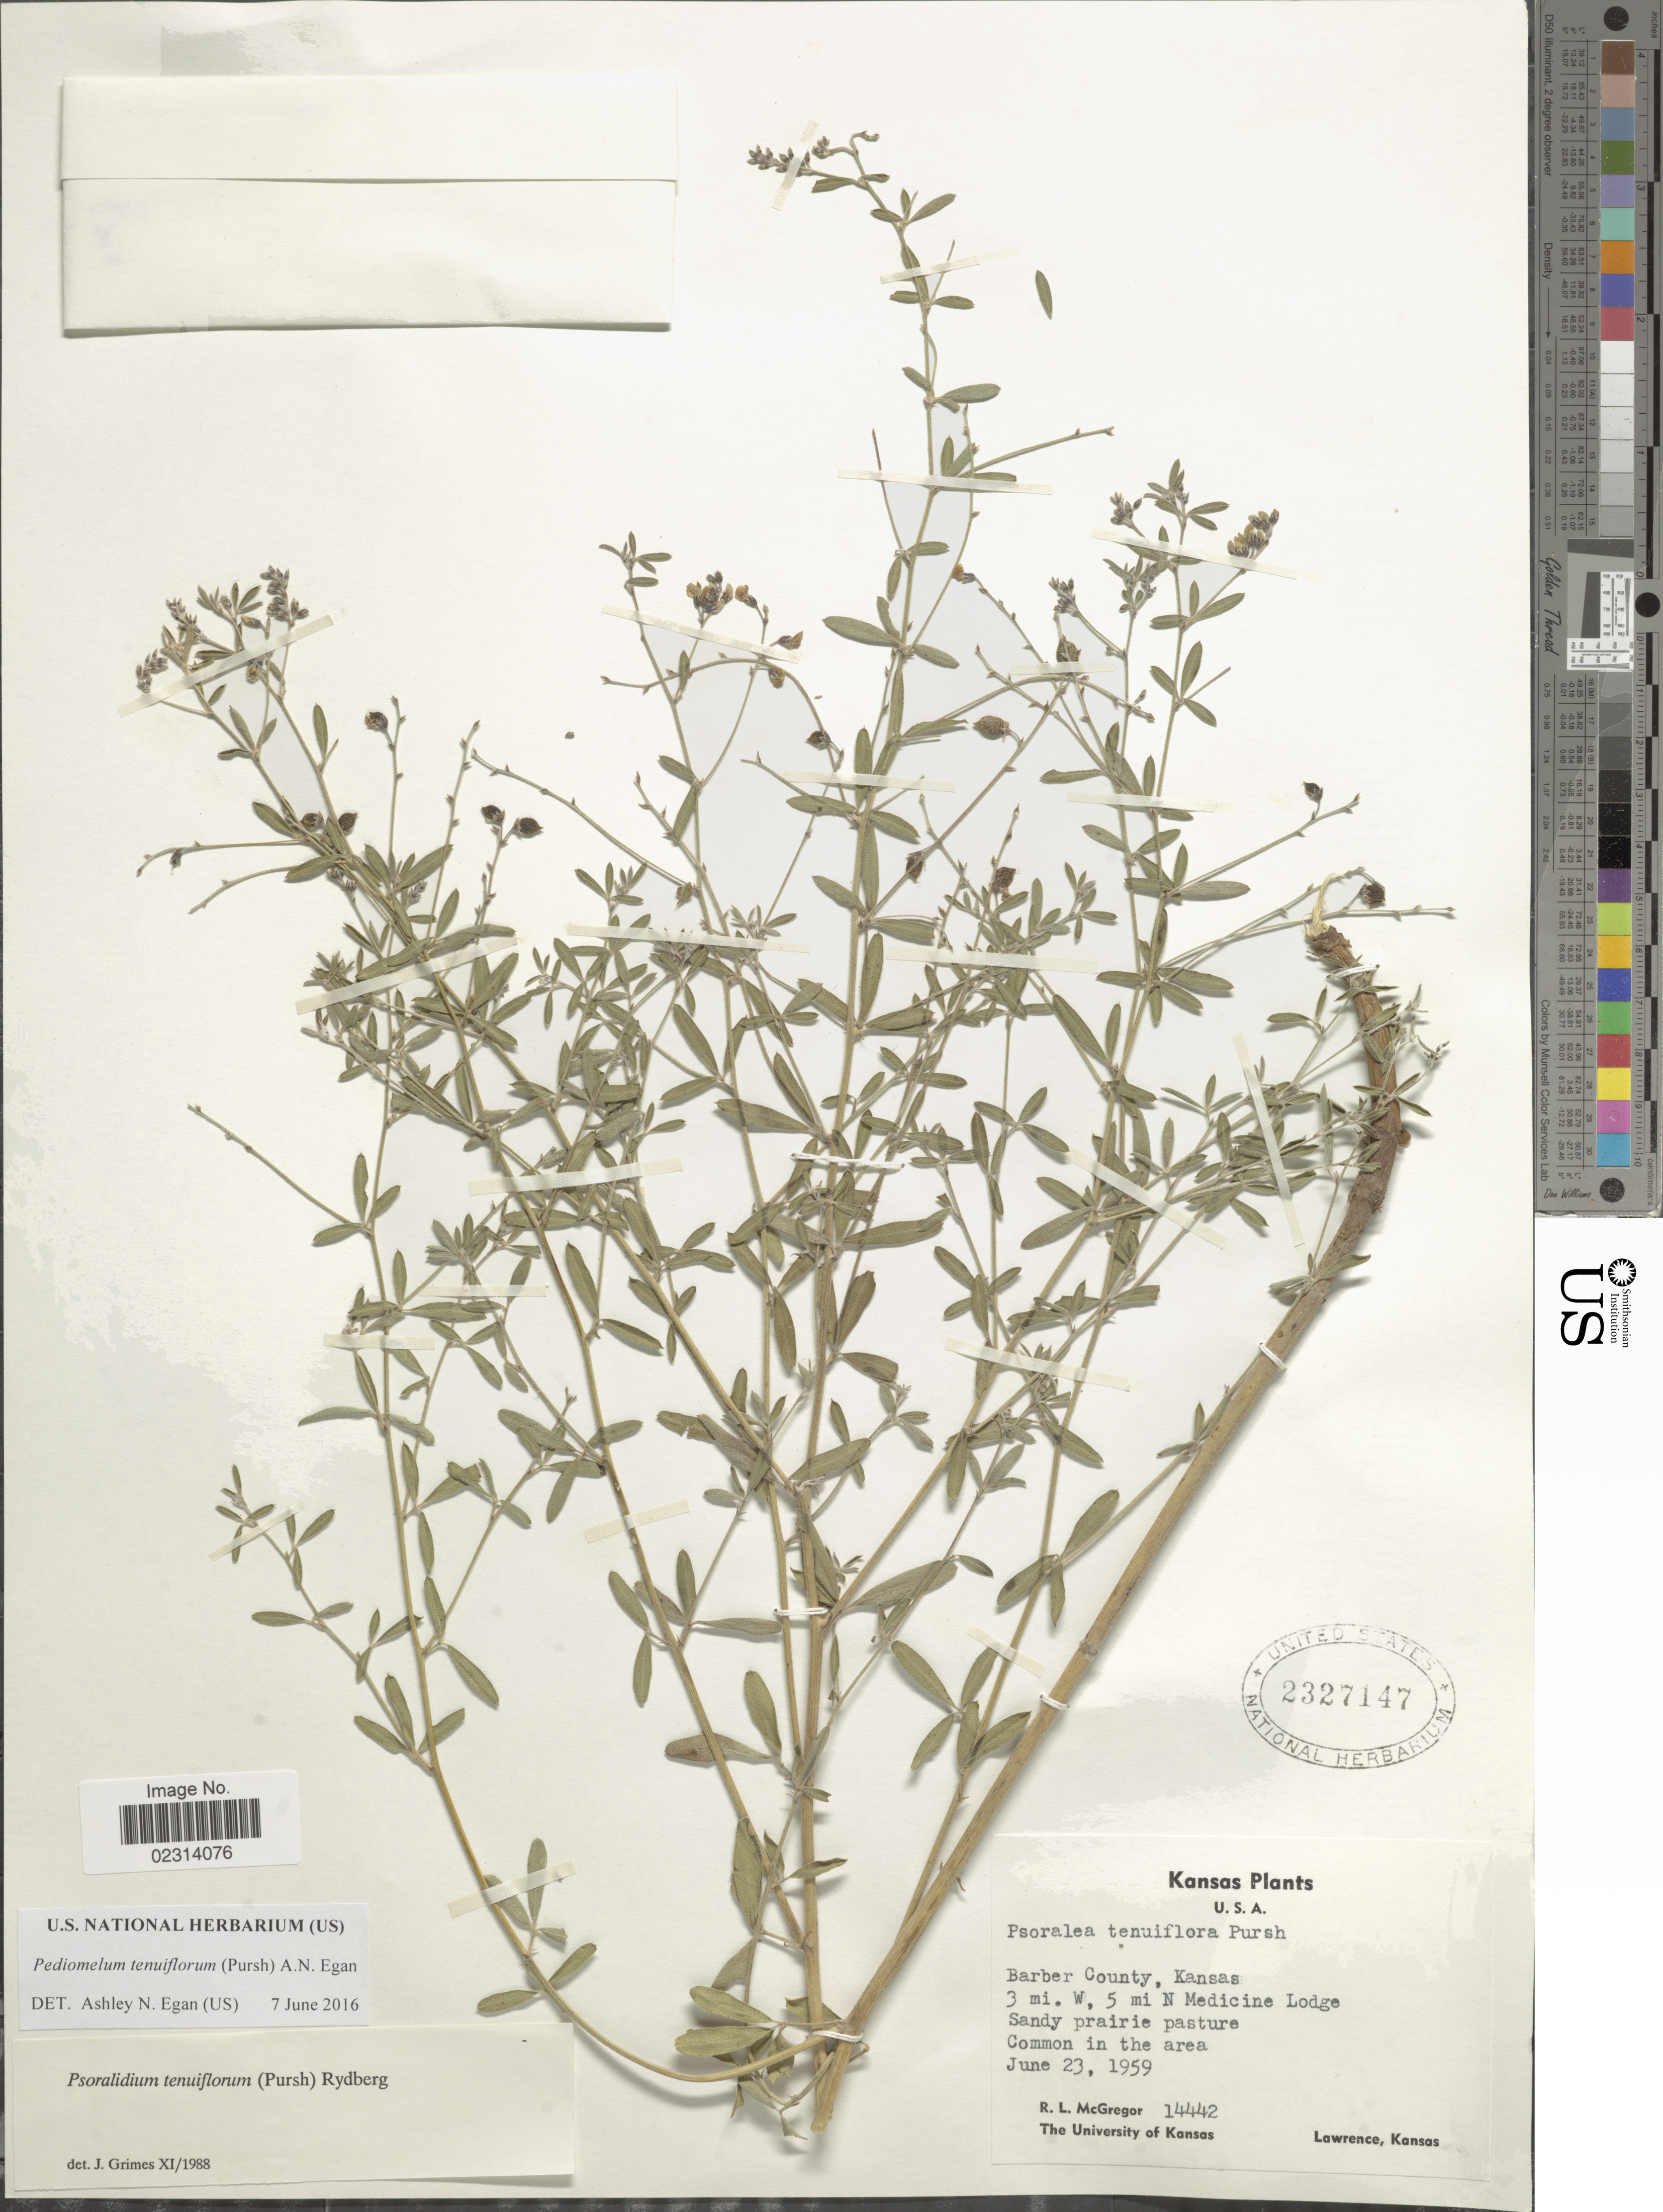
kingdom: Plantae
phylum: Tracheophyta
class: Magnoliopsida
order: Fabales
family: Fabaceae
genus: Psoralidium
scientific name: Psoralidium tenuiflorum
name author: (Pursh) Rydb.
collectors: R. McGregor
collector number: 14442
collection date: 1959-06-23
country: United States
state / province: Kansas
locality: Barber County, Kansas, 3 mi. W, 5 mi N Medicine Lodge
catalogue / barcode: US 2327147